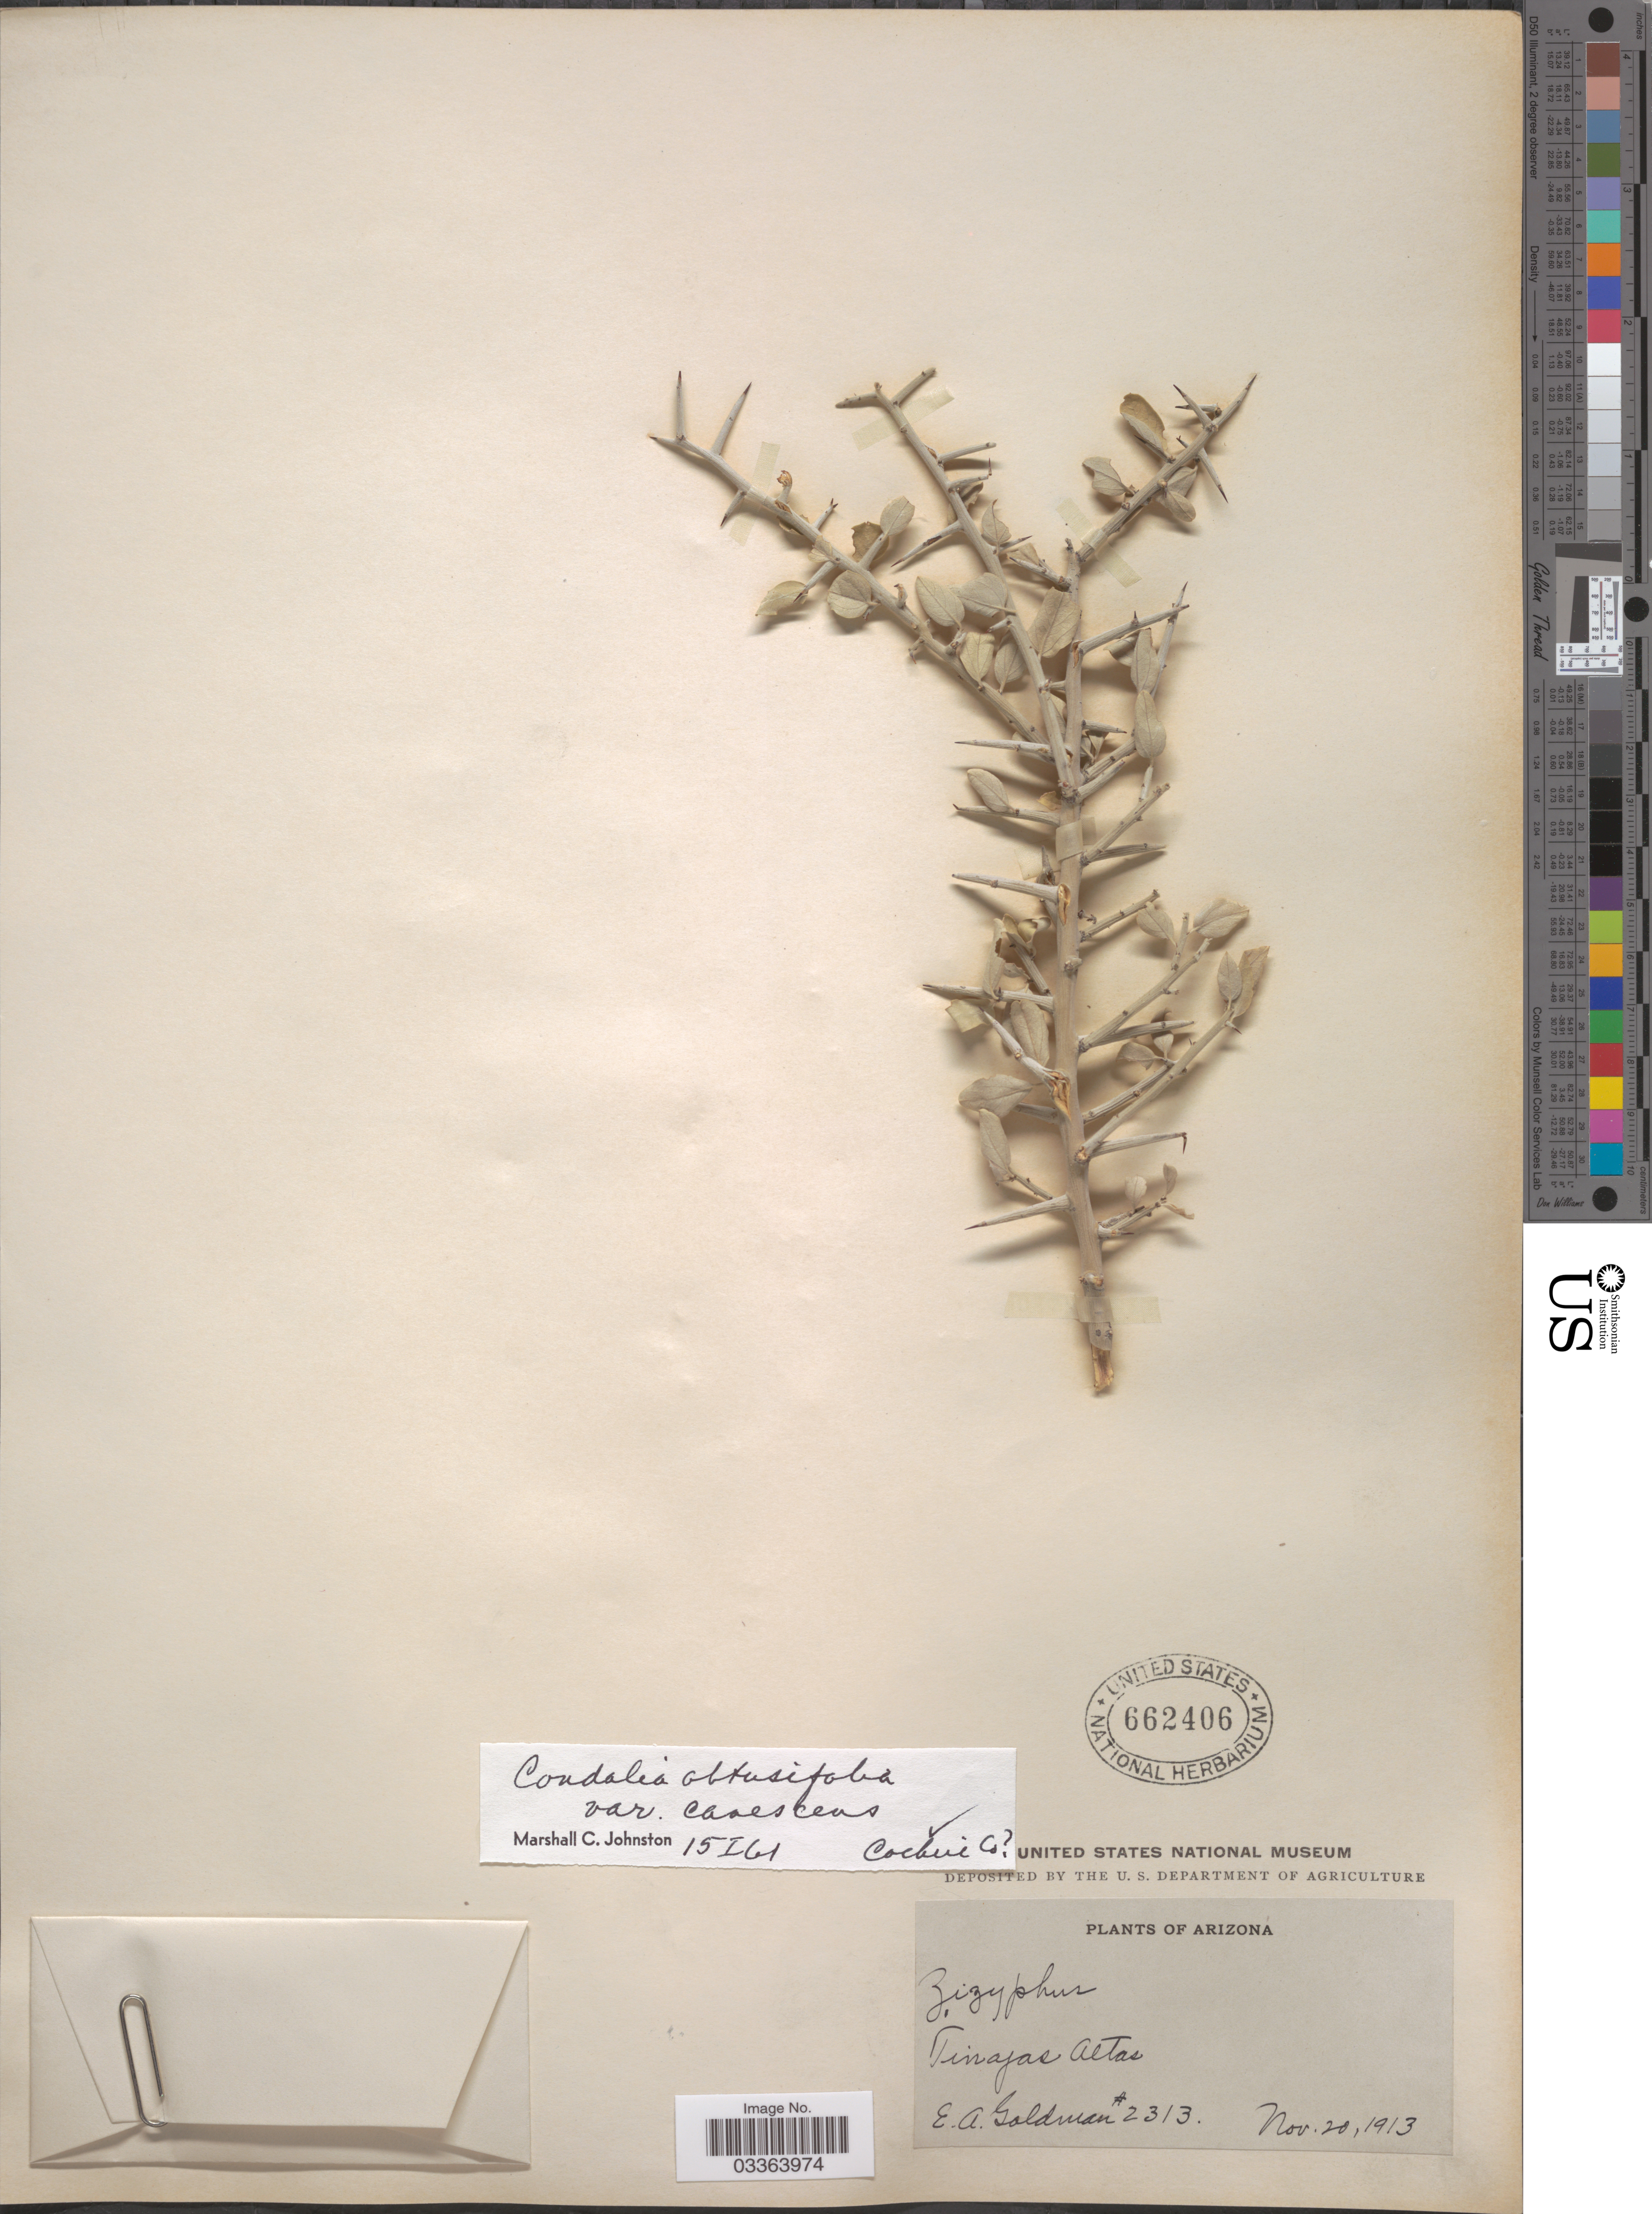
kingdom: Plantae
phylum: Tracheophyta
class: Magnoliopsida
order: Rosales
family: Rhamnaceae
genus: Sarcomphalus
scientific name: Sarcomphalus obtusifolius var. canescens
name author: (A. Gray) Hauenschild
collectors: E. A. Goldman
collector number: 2313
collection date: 1913-11-20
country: United States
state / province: Arizona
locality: Tinajas Altas.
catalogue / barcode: US 662406